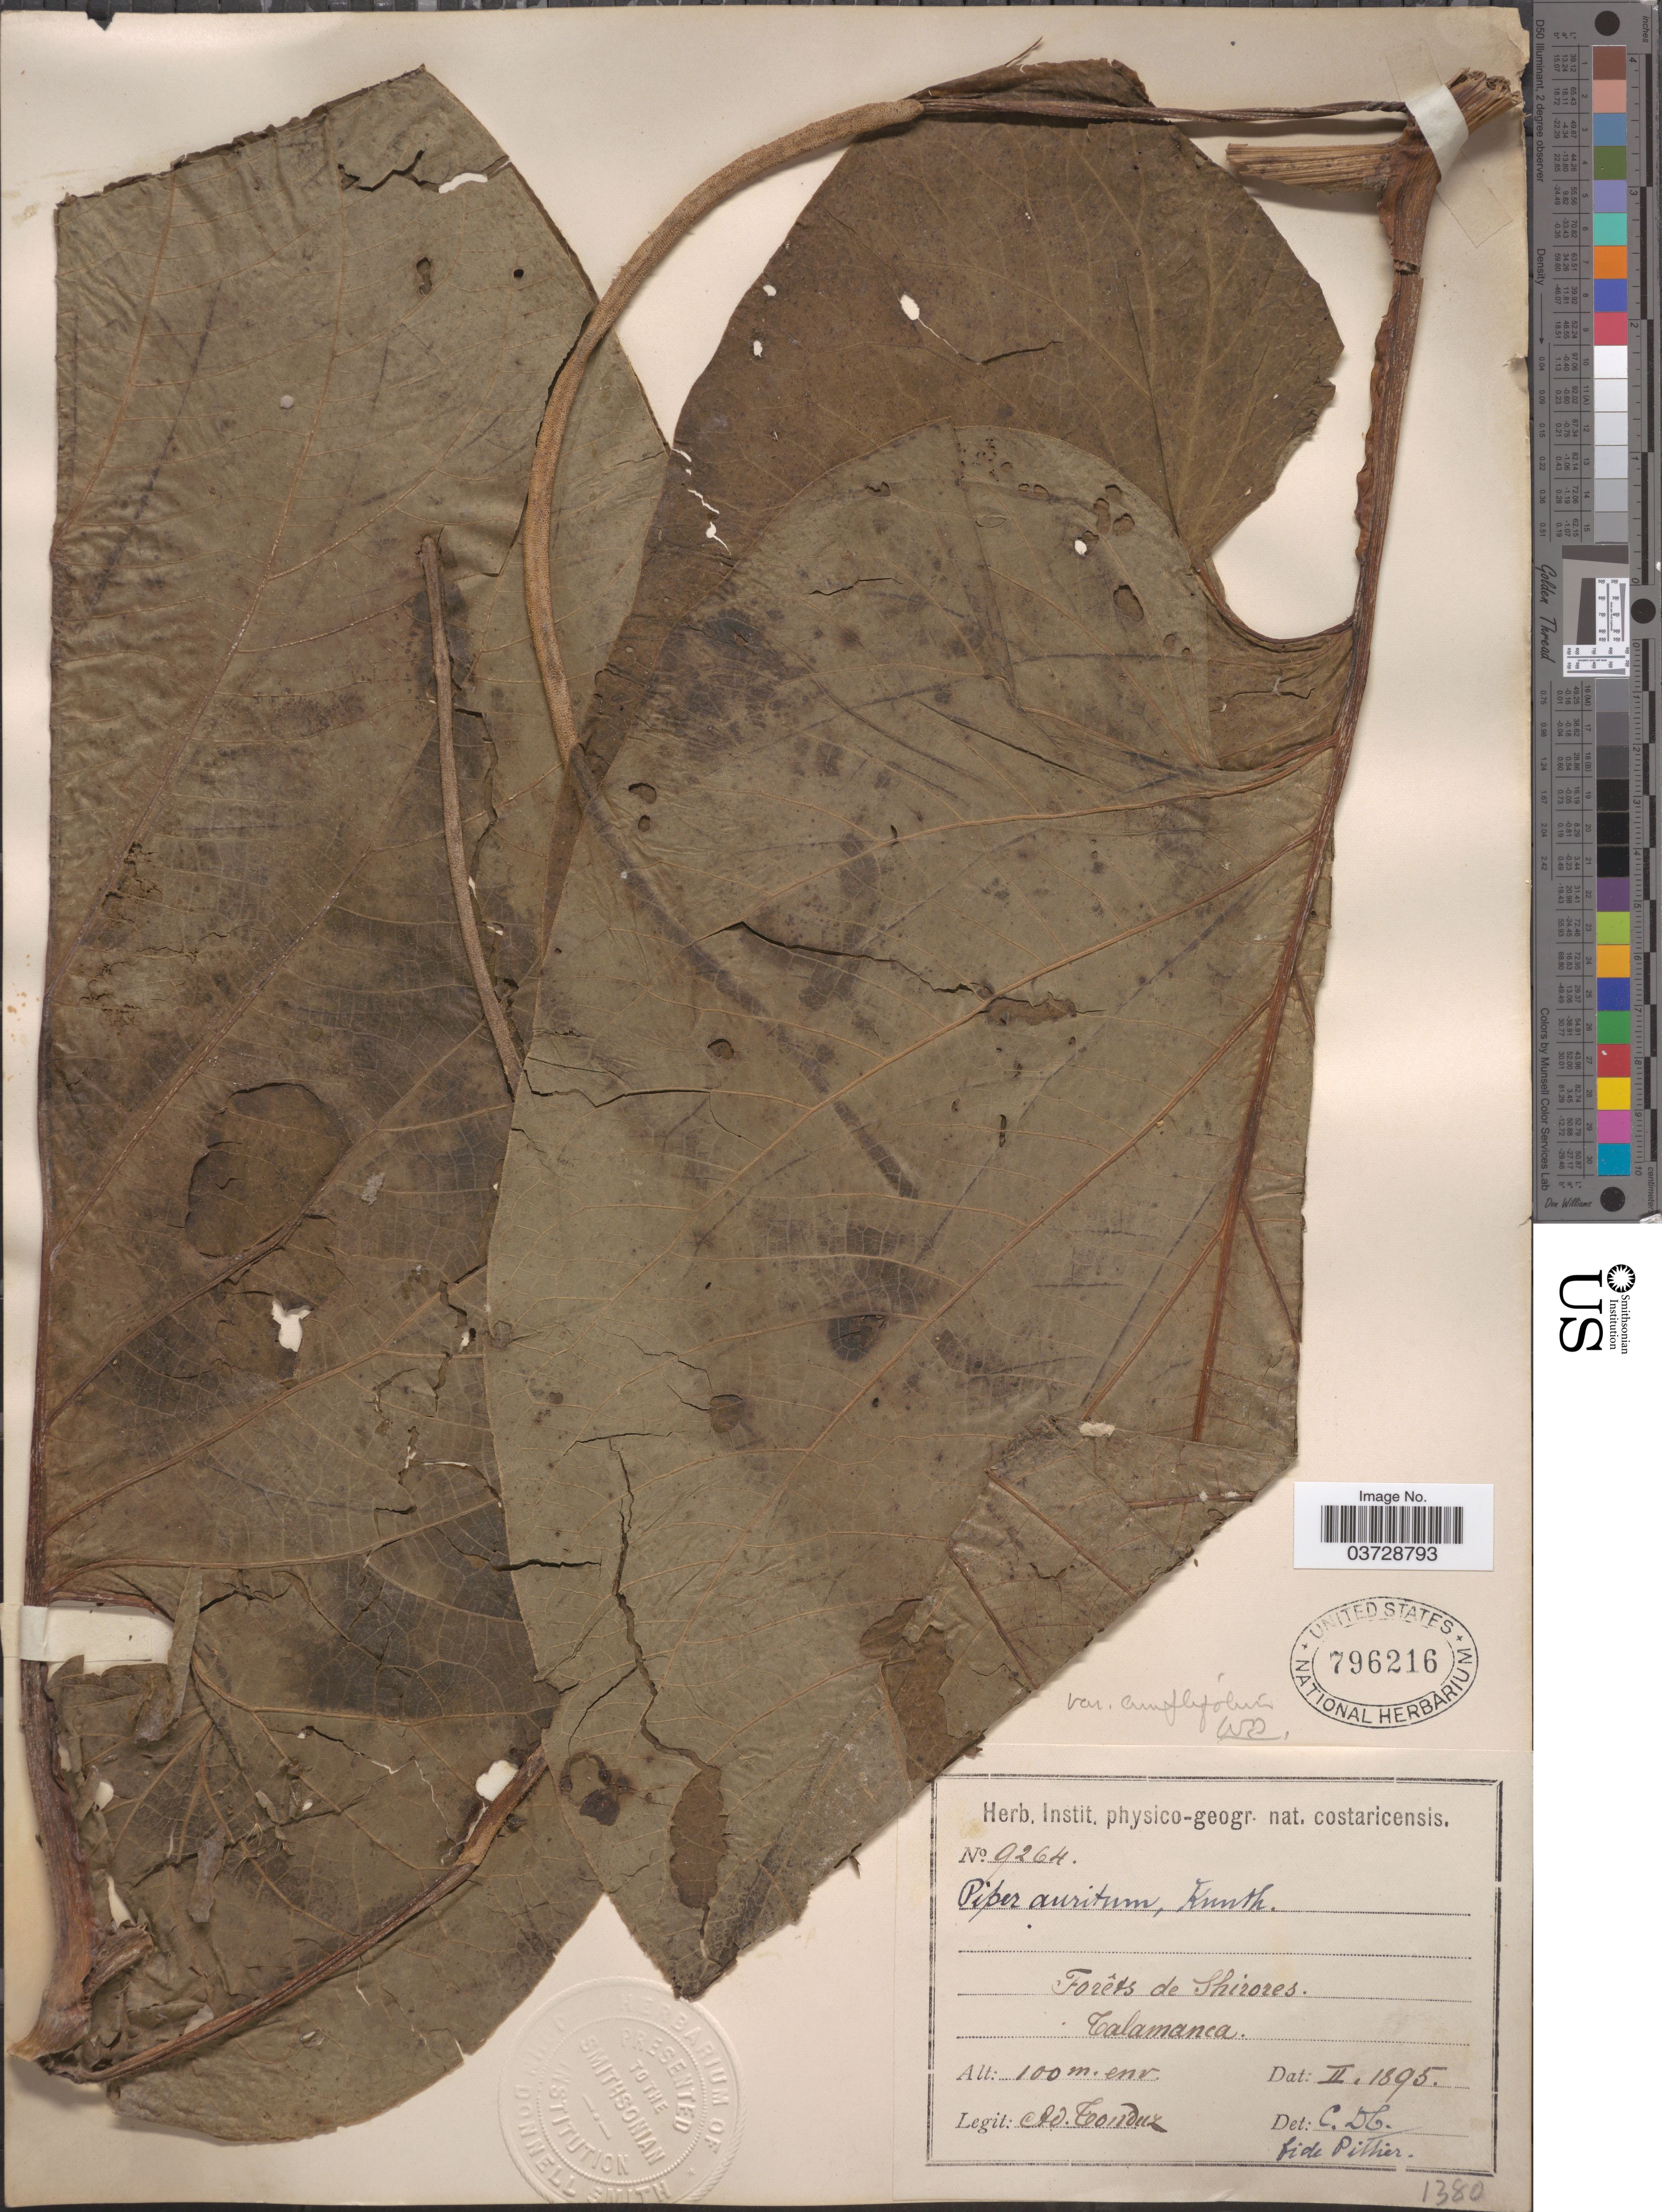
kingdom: Plantae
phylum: Tracheophyta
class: Magnoliopsida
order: Piperales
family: Piperaceae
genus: Piper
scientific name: Piper auritum var. amplifolium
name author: C. DC.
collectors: A. Tonduz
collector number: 9264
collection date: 1895-02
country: Costa Rica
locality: Forêts de Shirores. Talamanca.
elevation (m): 100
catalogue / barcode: US 796216